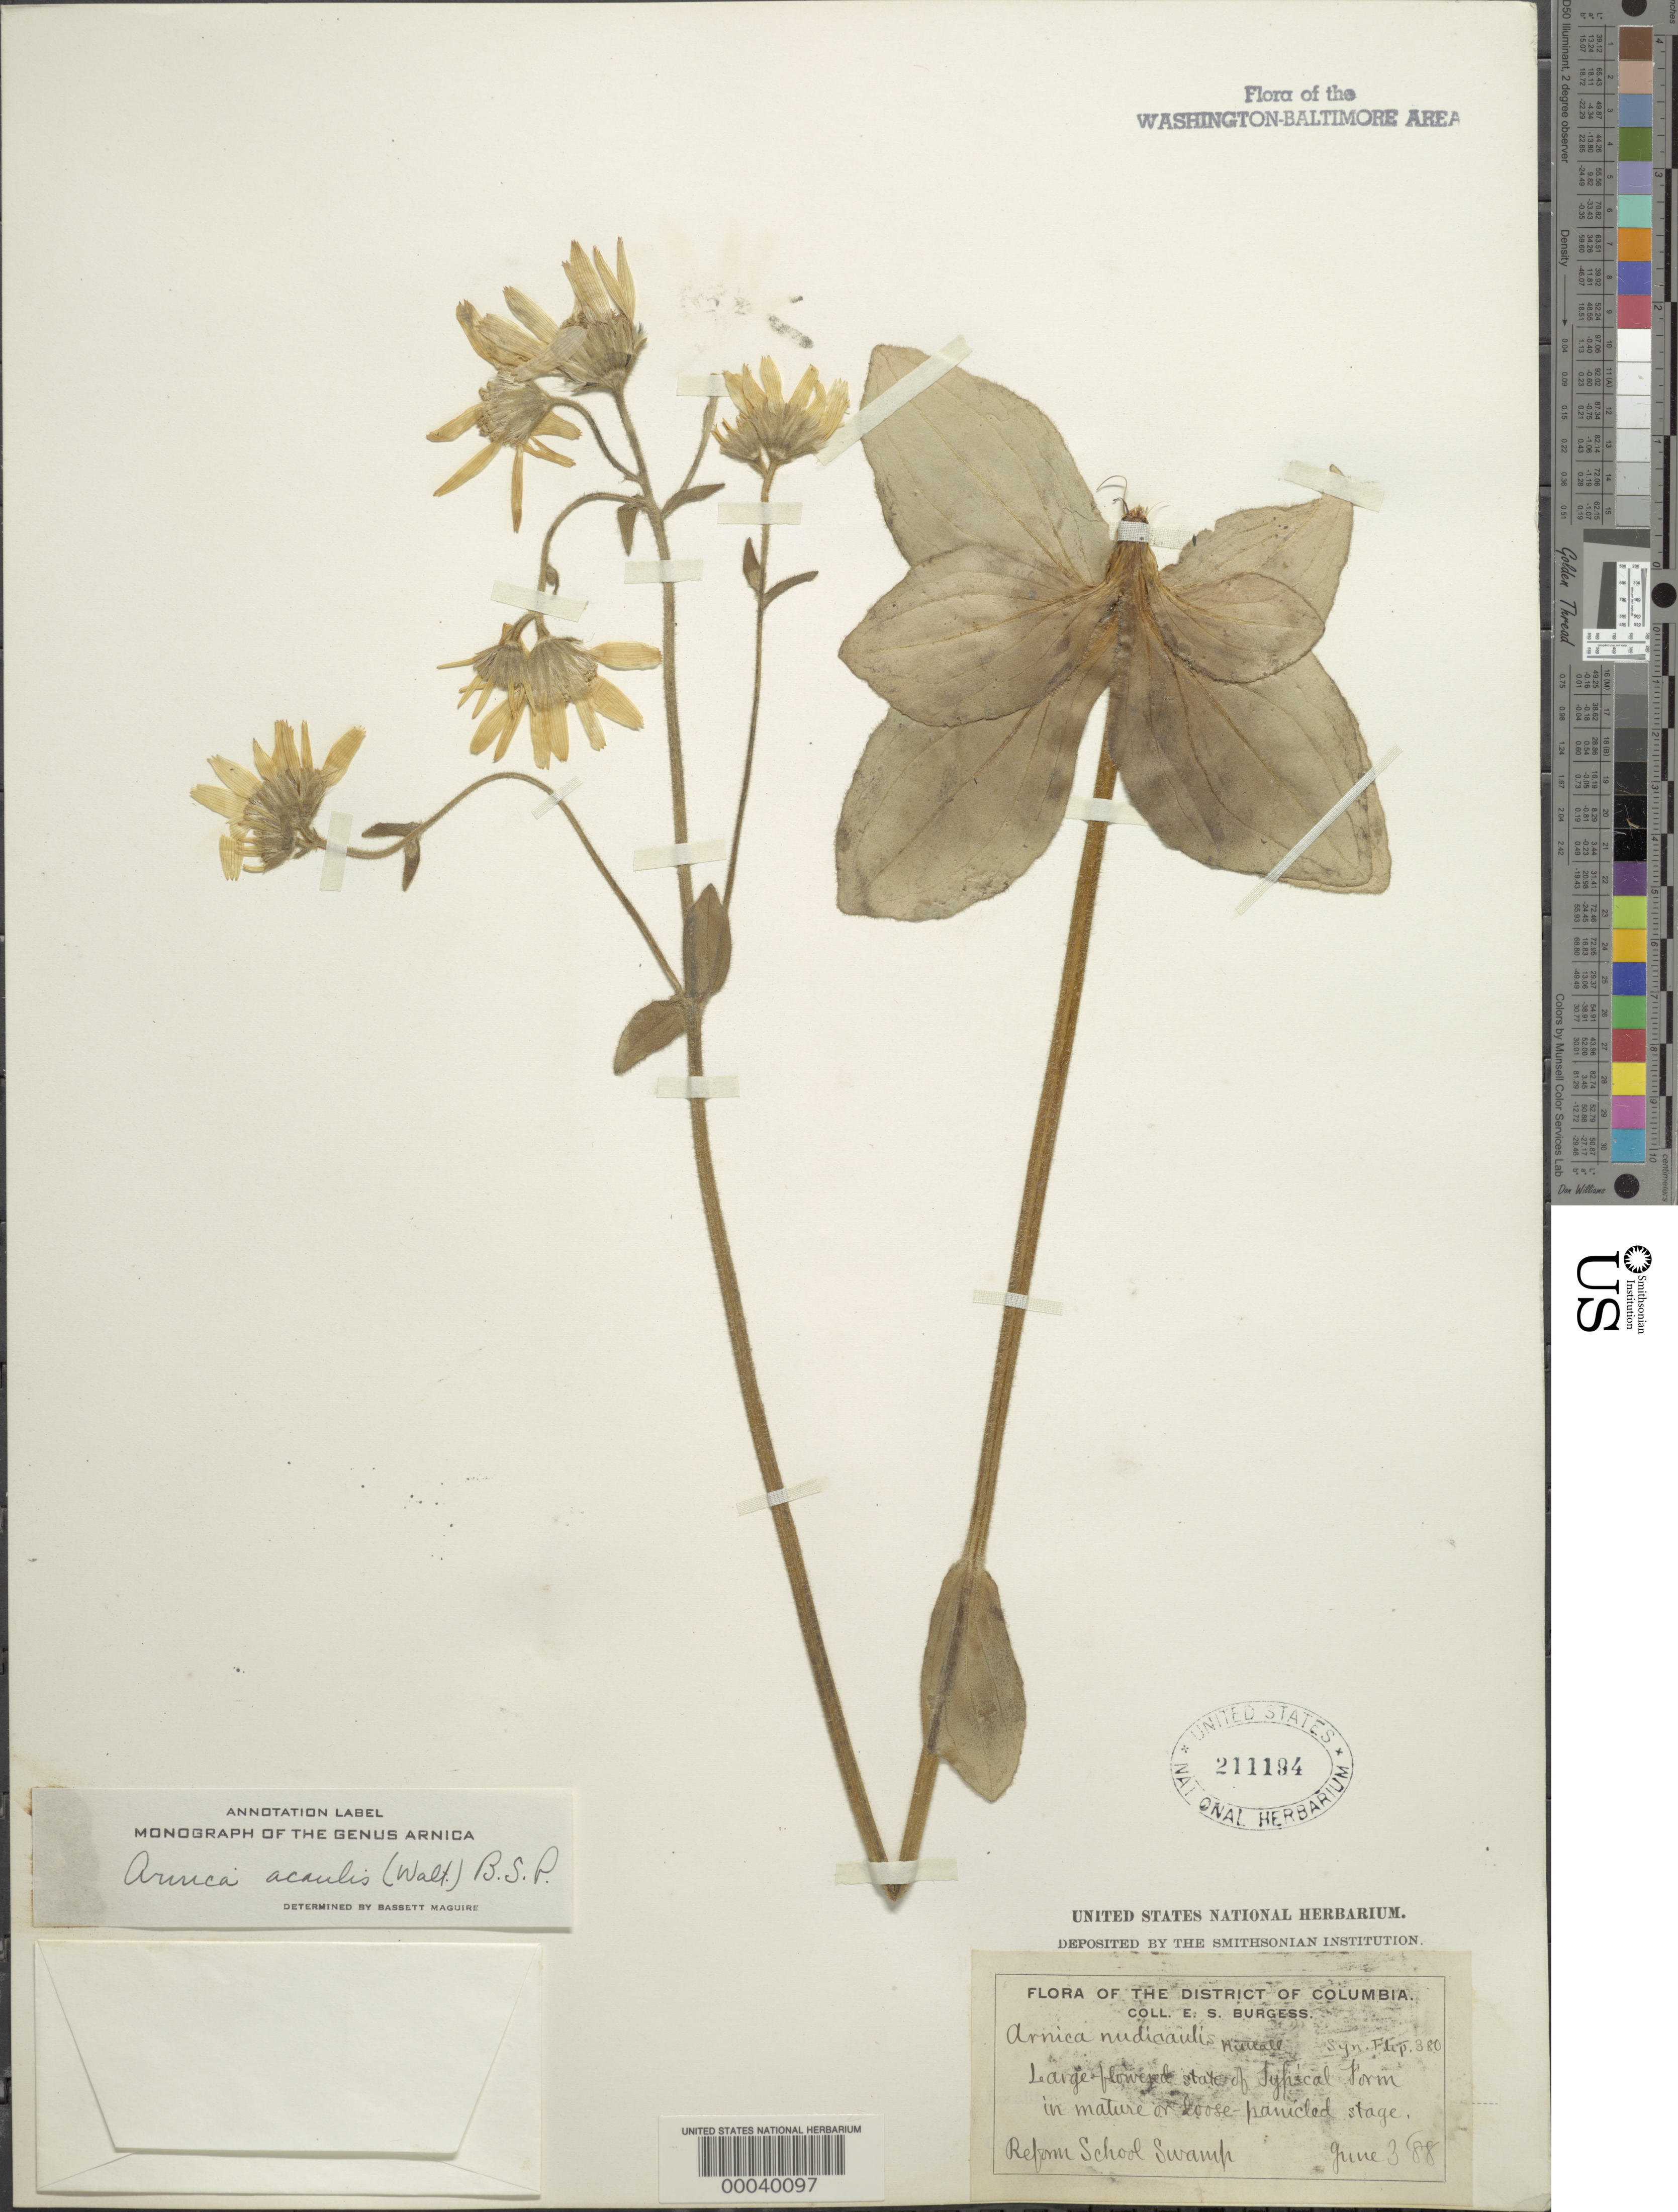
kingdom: Plantae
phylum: Tracheophyta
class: Magnoliopsida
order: Asterales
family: Asteraceae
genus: Arnica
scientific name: Arnica acaulis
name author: (Walter) Britton, Stearns & Poggenb.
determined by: Maguire, Bassett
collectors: E. Burgess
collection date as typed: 03 Jun 1888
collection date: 1888-06-03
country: United States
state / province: District of Columbia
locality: Reform School Swamp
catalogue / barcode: US 211194